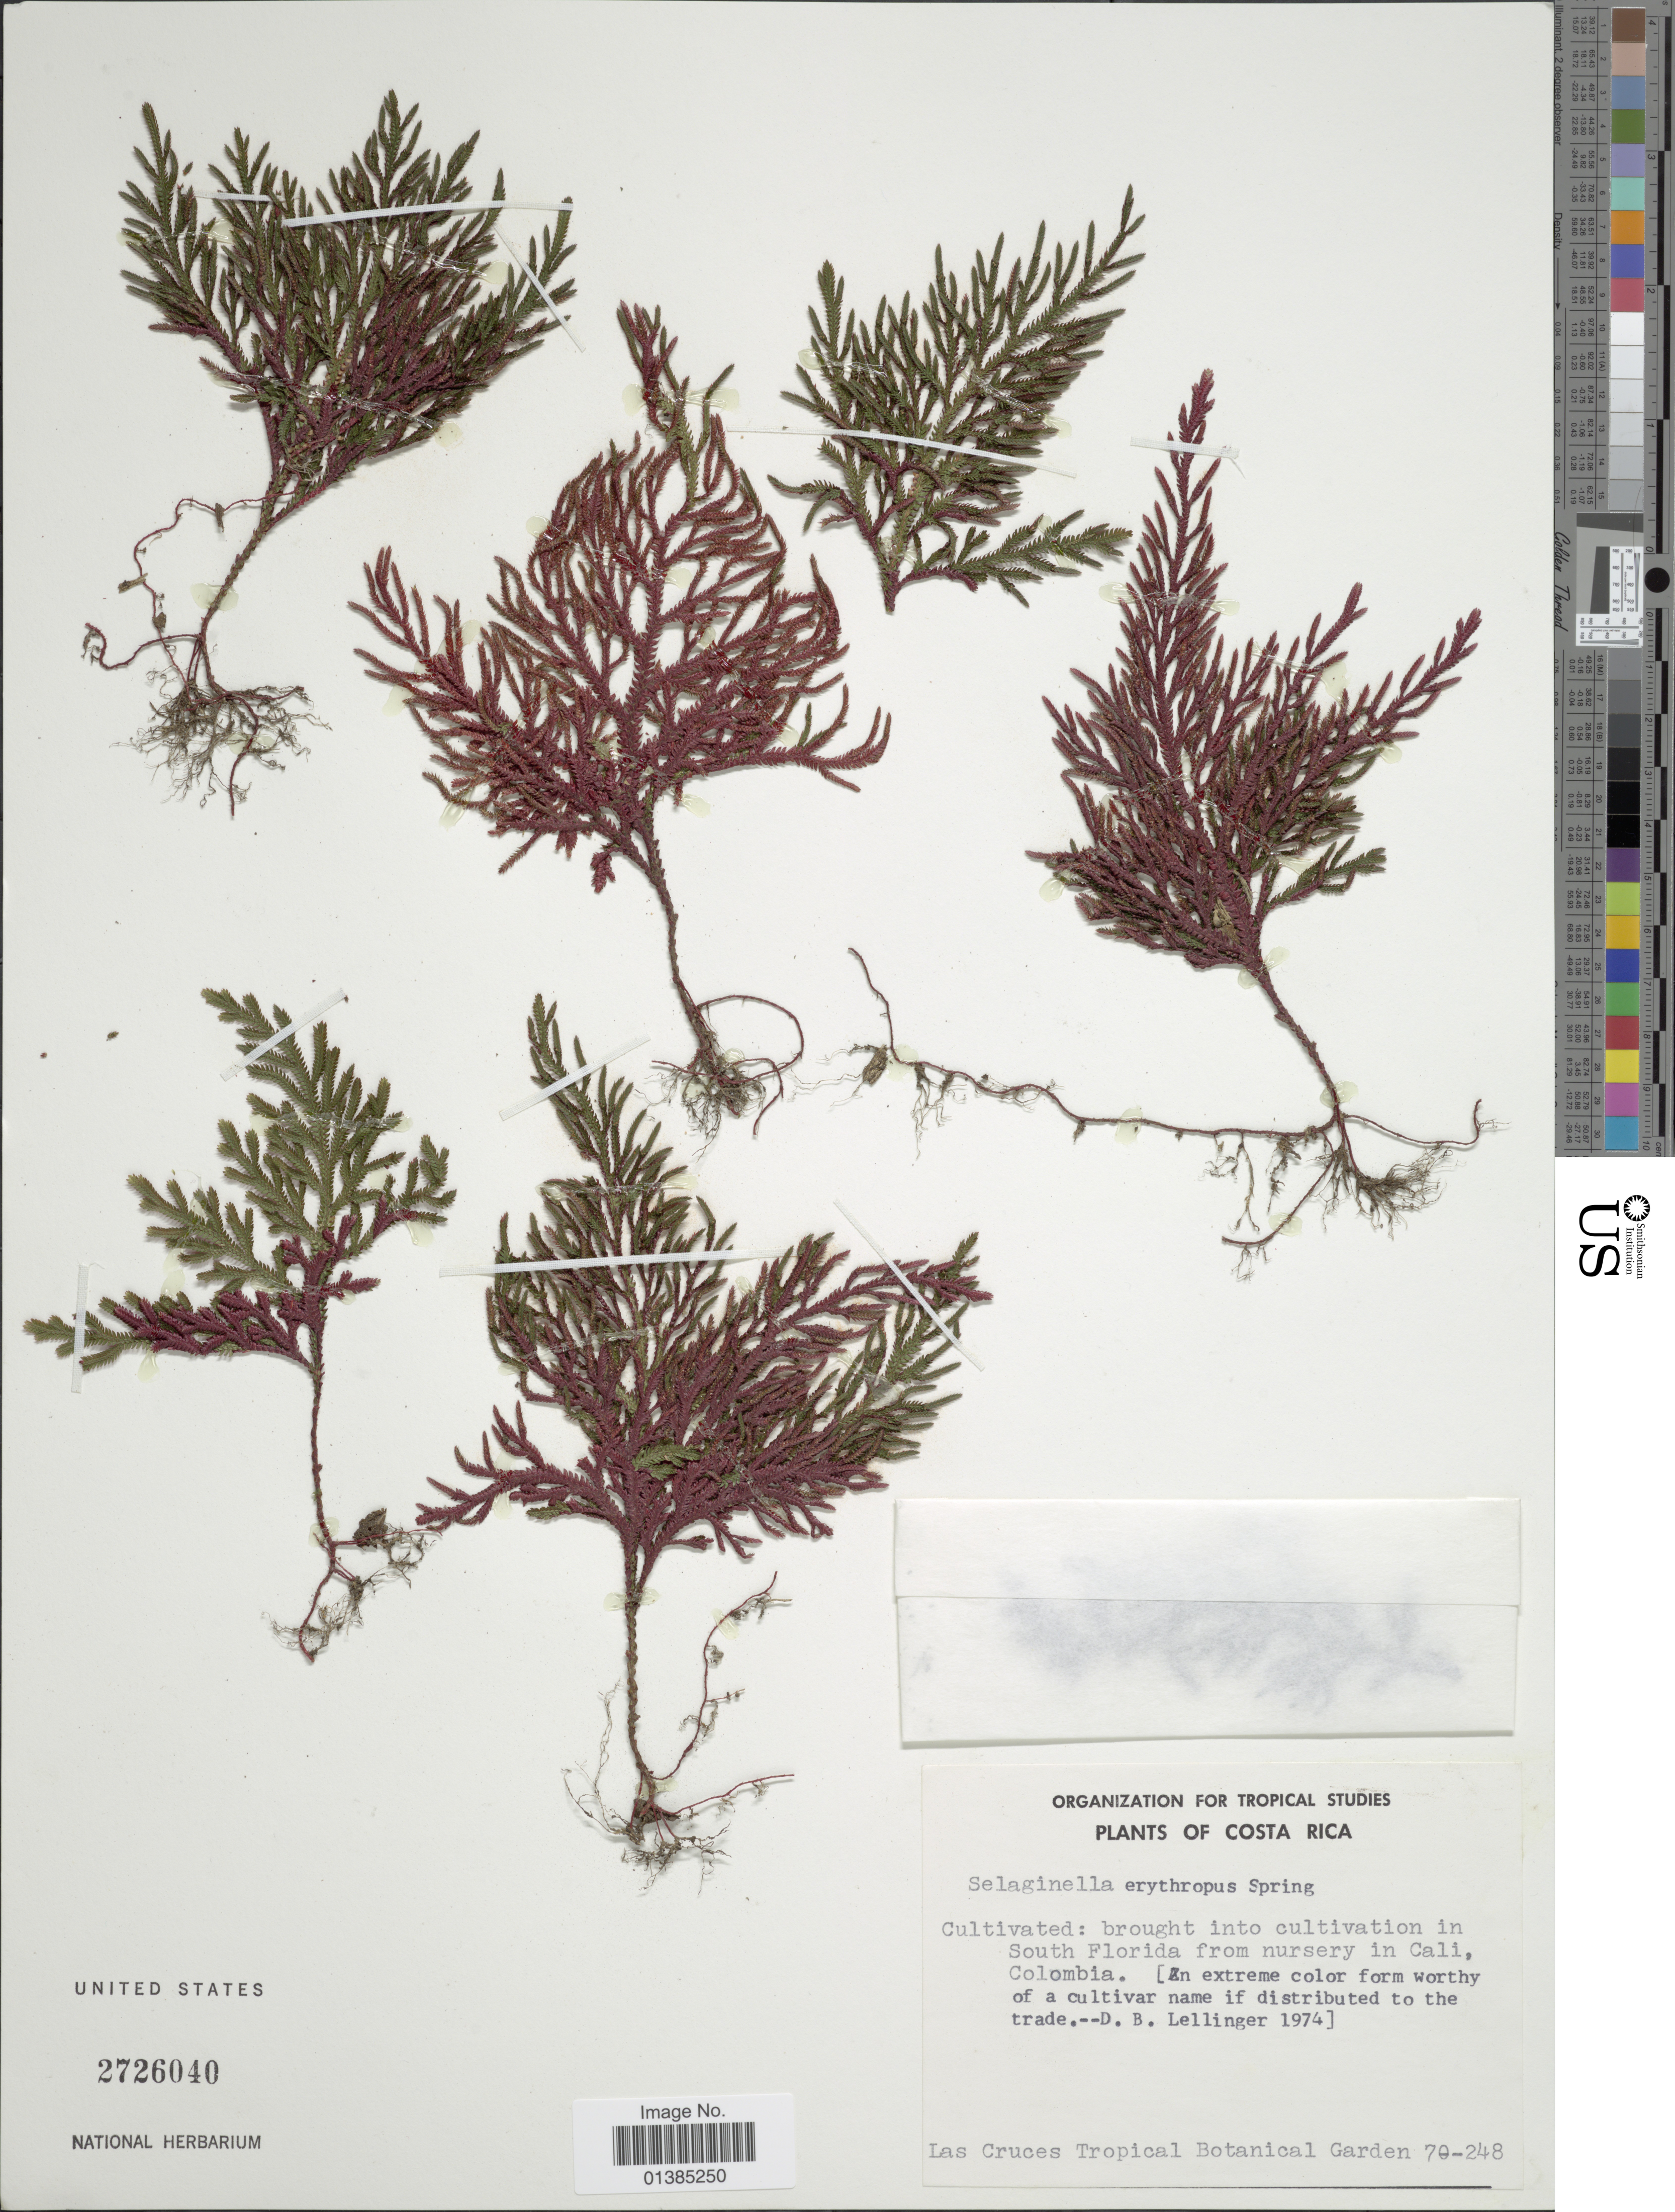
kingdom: Plantae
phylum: Tracheophyta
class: Lycopodiopsida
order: Selaginellales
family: Selaginellaceae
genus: Selaginella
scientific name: Selaginella erythropus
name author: (Mart.) Hieron.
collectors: D. B. Lellinger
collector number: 70-248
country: Costa Rica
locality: Cultivated: brought into cultivation in South Florida from nursery in Cali, Colombia.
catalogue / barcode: US 2726040